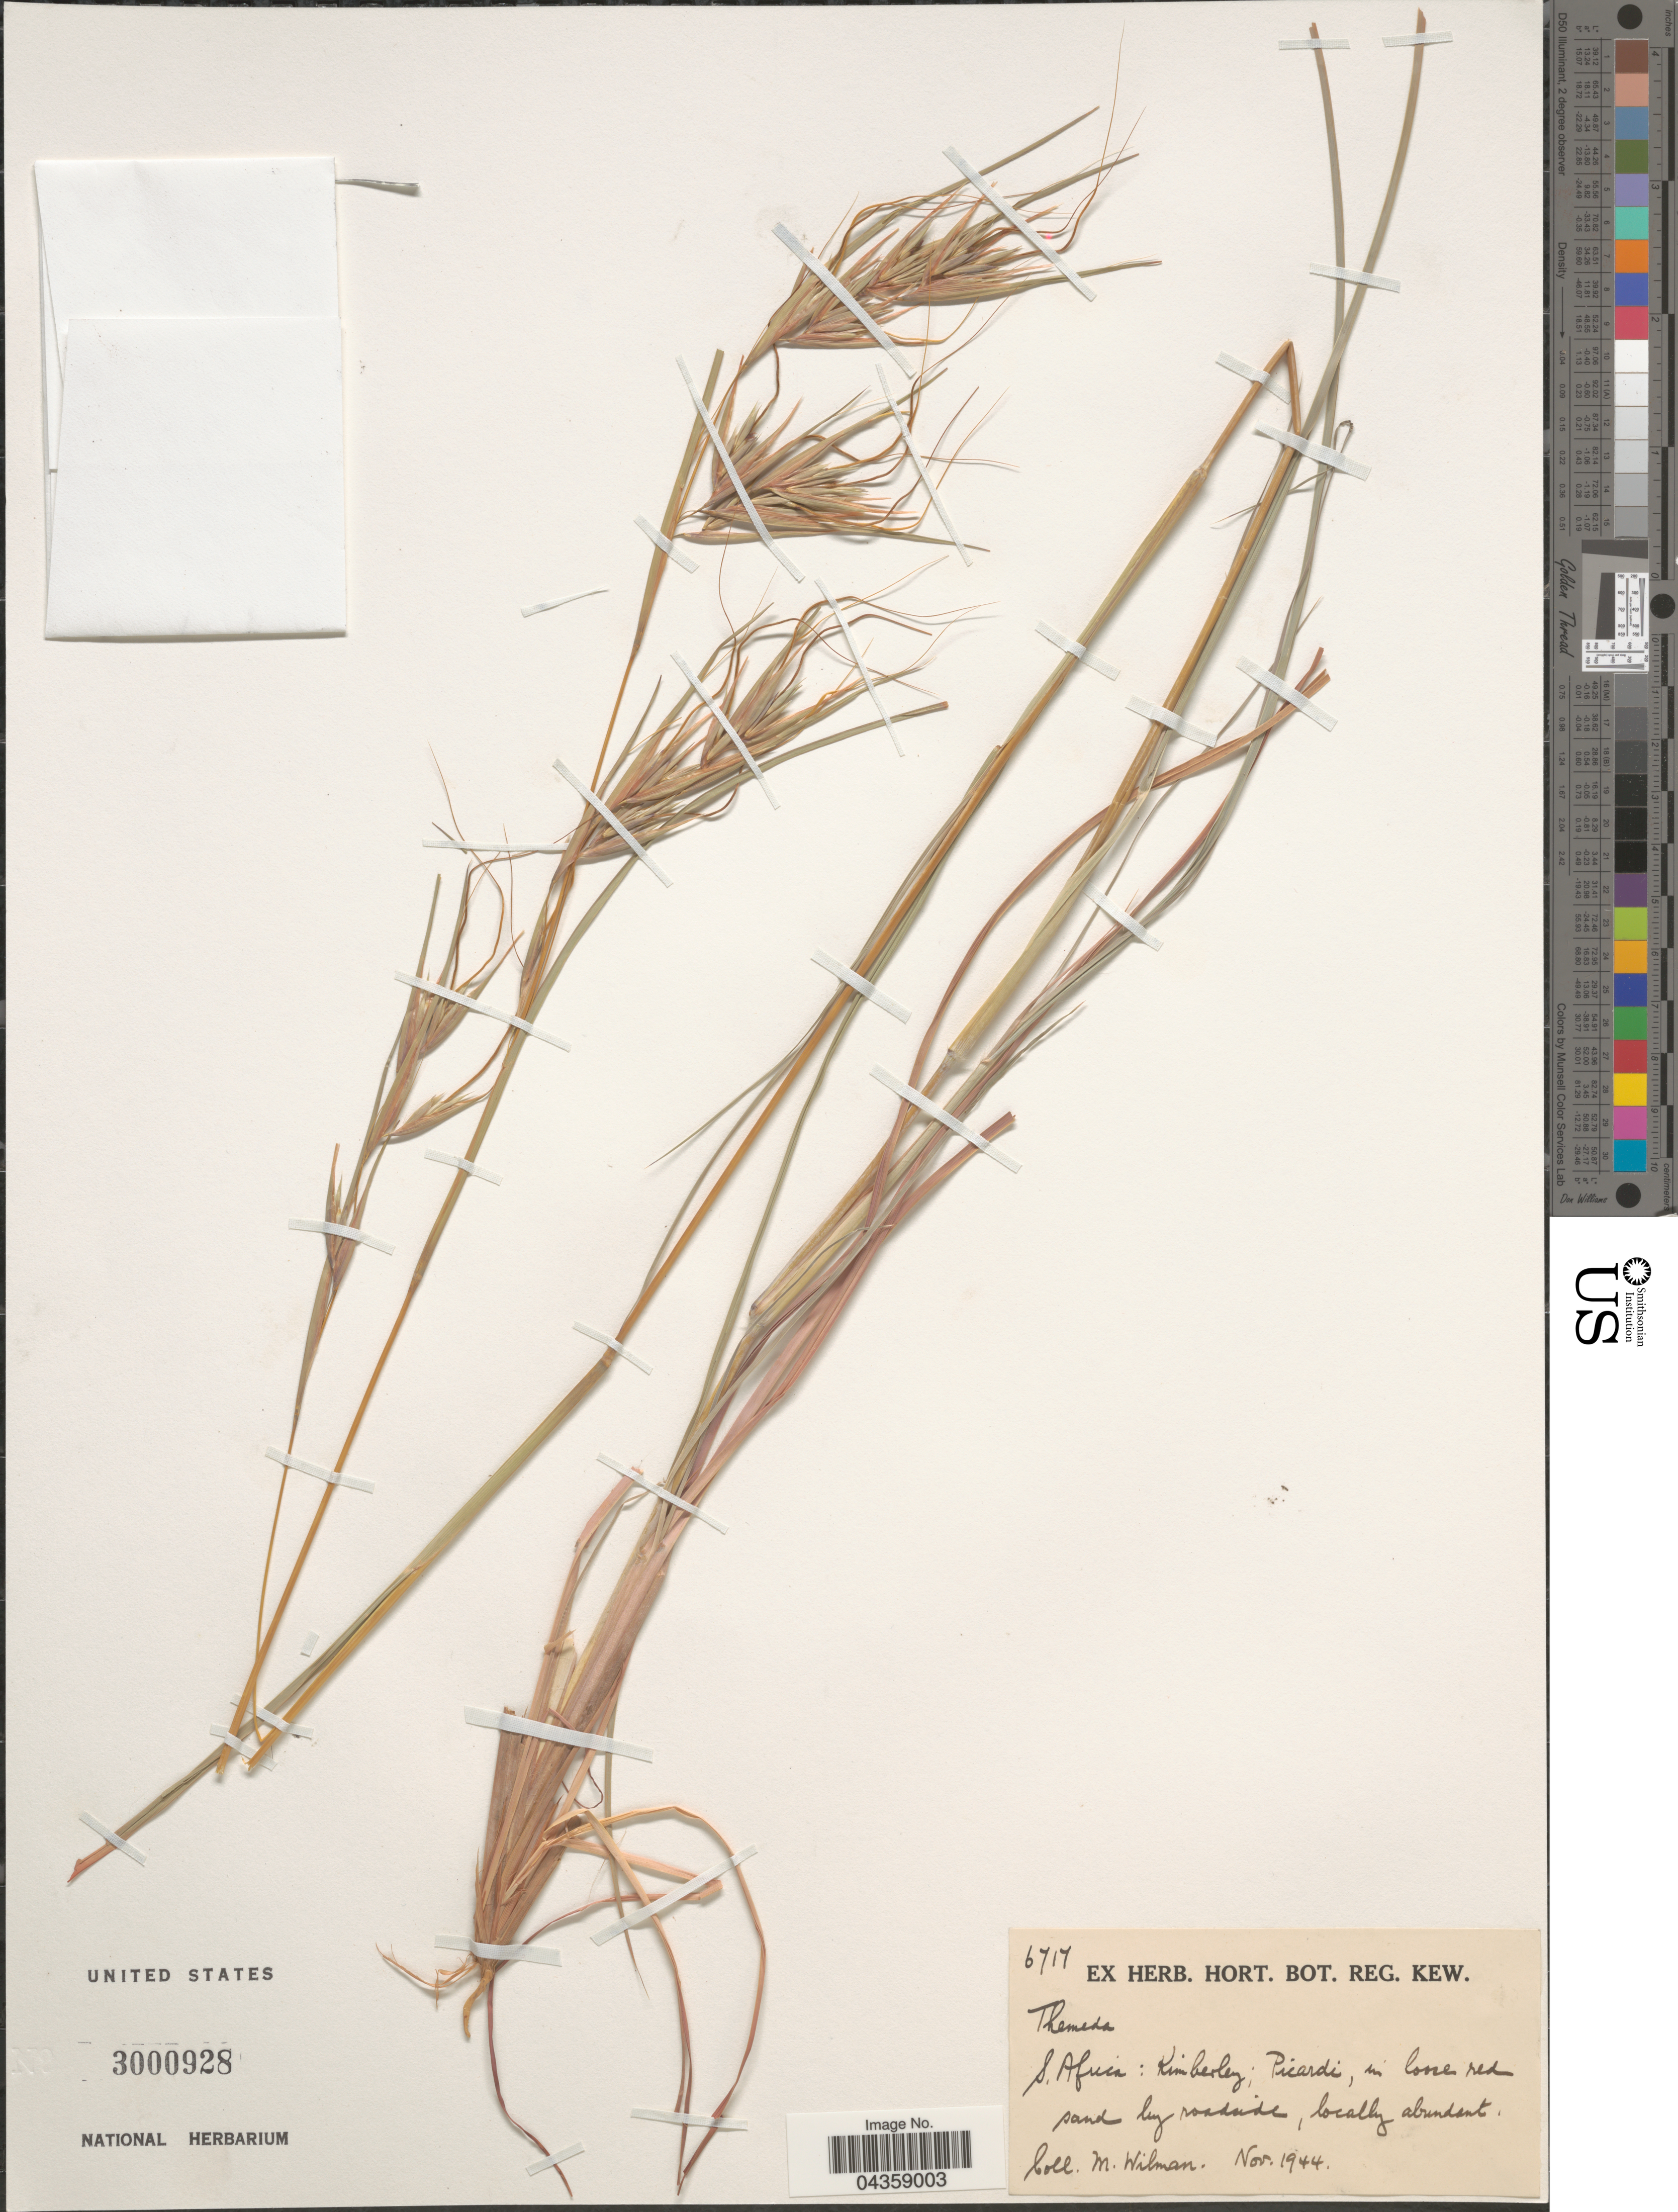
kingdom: Plantae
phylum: Tracheophyta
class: Liliopsida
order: Poales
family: Poaceae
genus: Themeda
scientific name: Themeda sp.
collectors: M. Wilman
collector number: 6717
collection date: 1944-11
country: South Africa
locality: S. Africa : Kimberley; Picardi.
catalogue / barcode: US 3000928